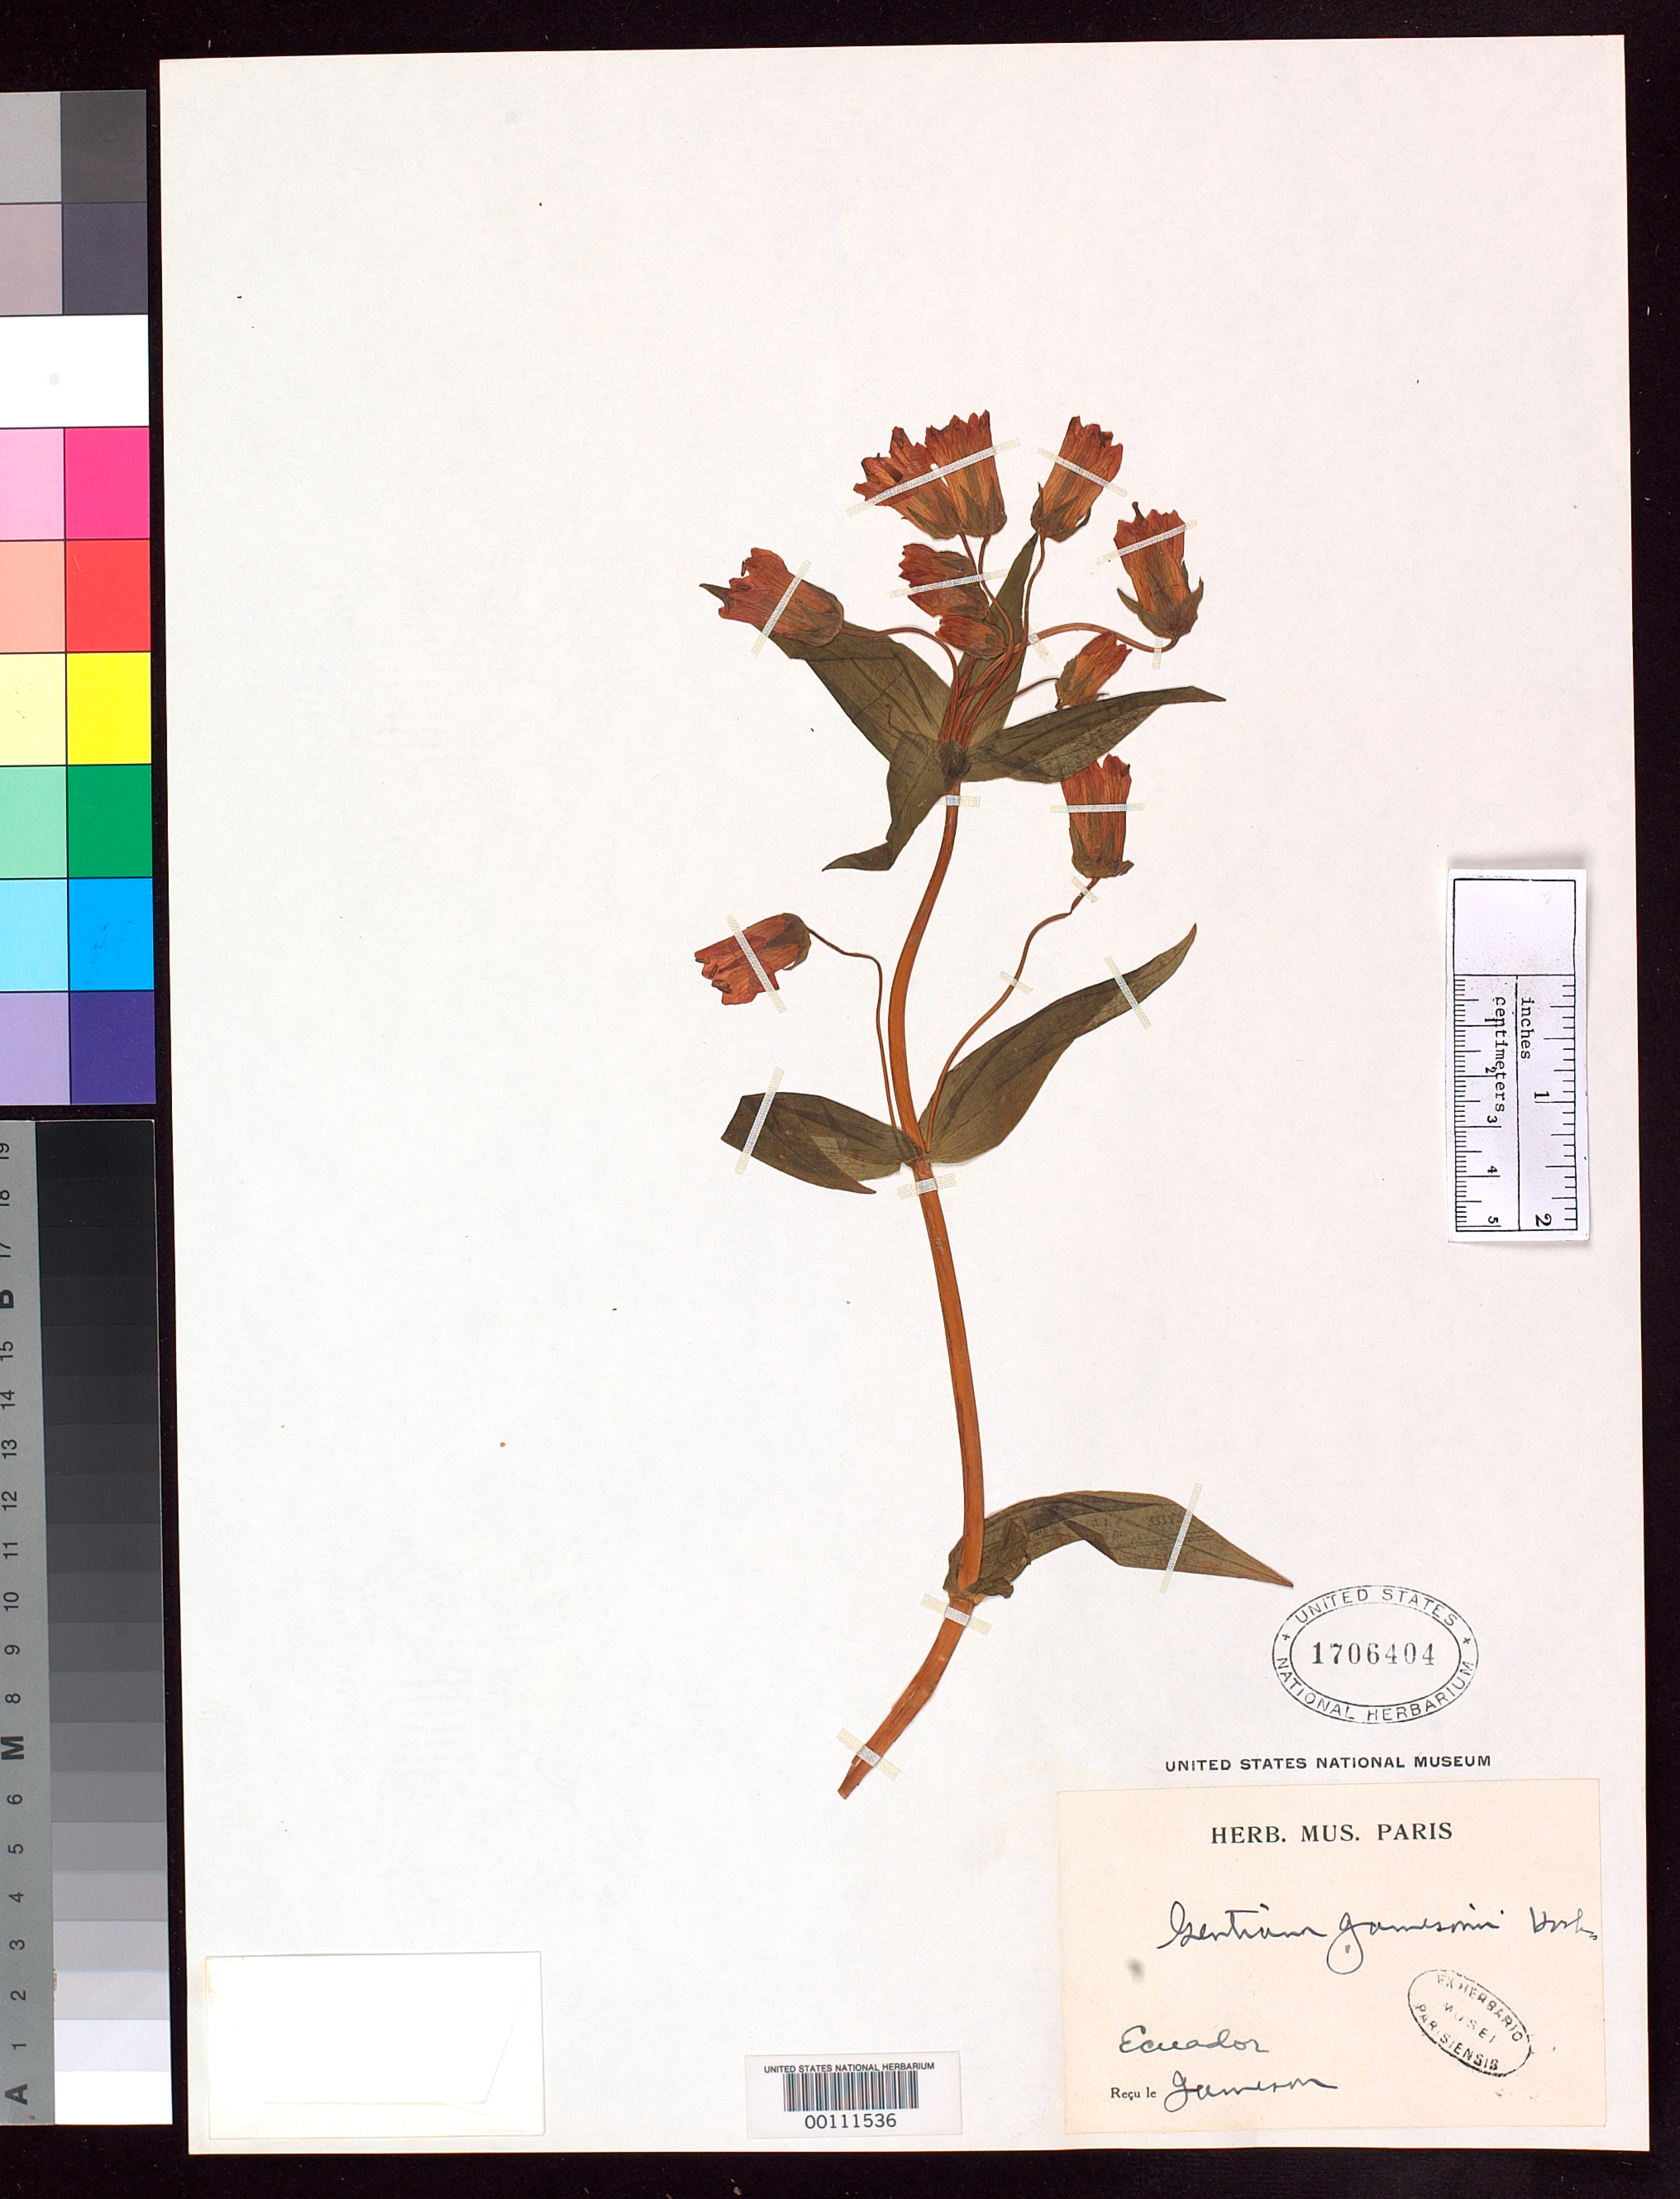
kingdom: Plantae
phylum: Tracheophyta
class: Magnoliopsida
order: Gentianales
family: Gentianaceae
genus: Gentiana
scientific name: Gentiana jamesonii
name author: Hook.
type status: Possible Isotype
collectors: W. Jameson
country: Ecuador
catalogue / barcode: US 1706404